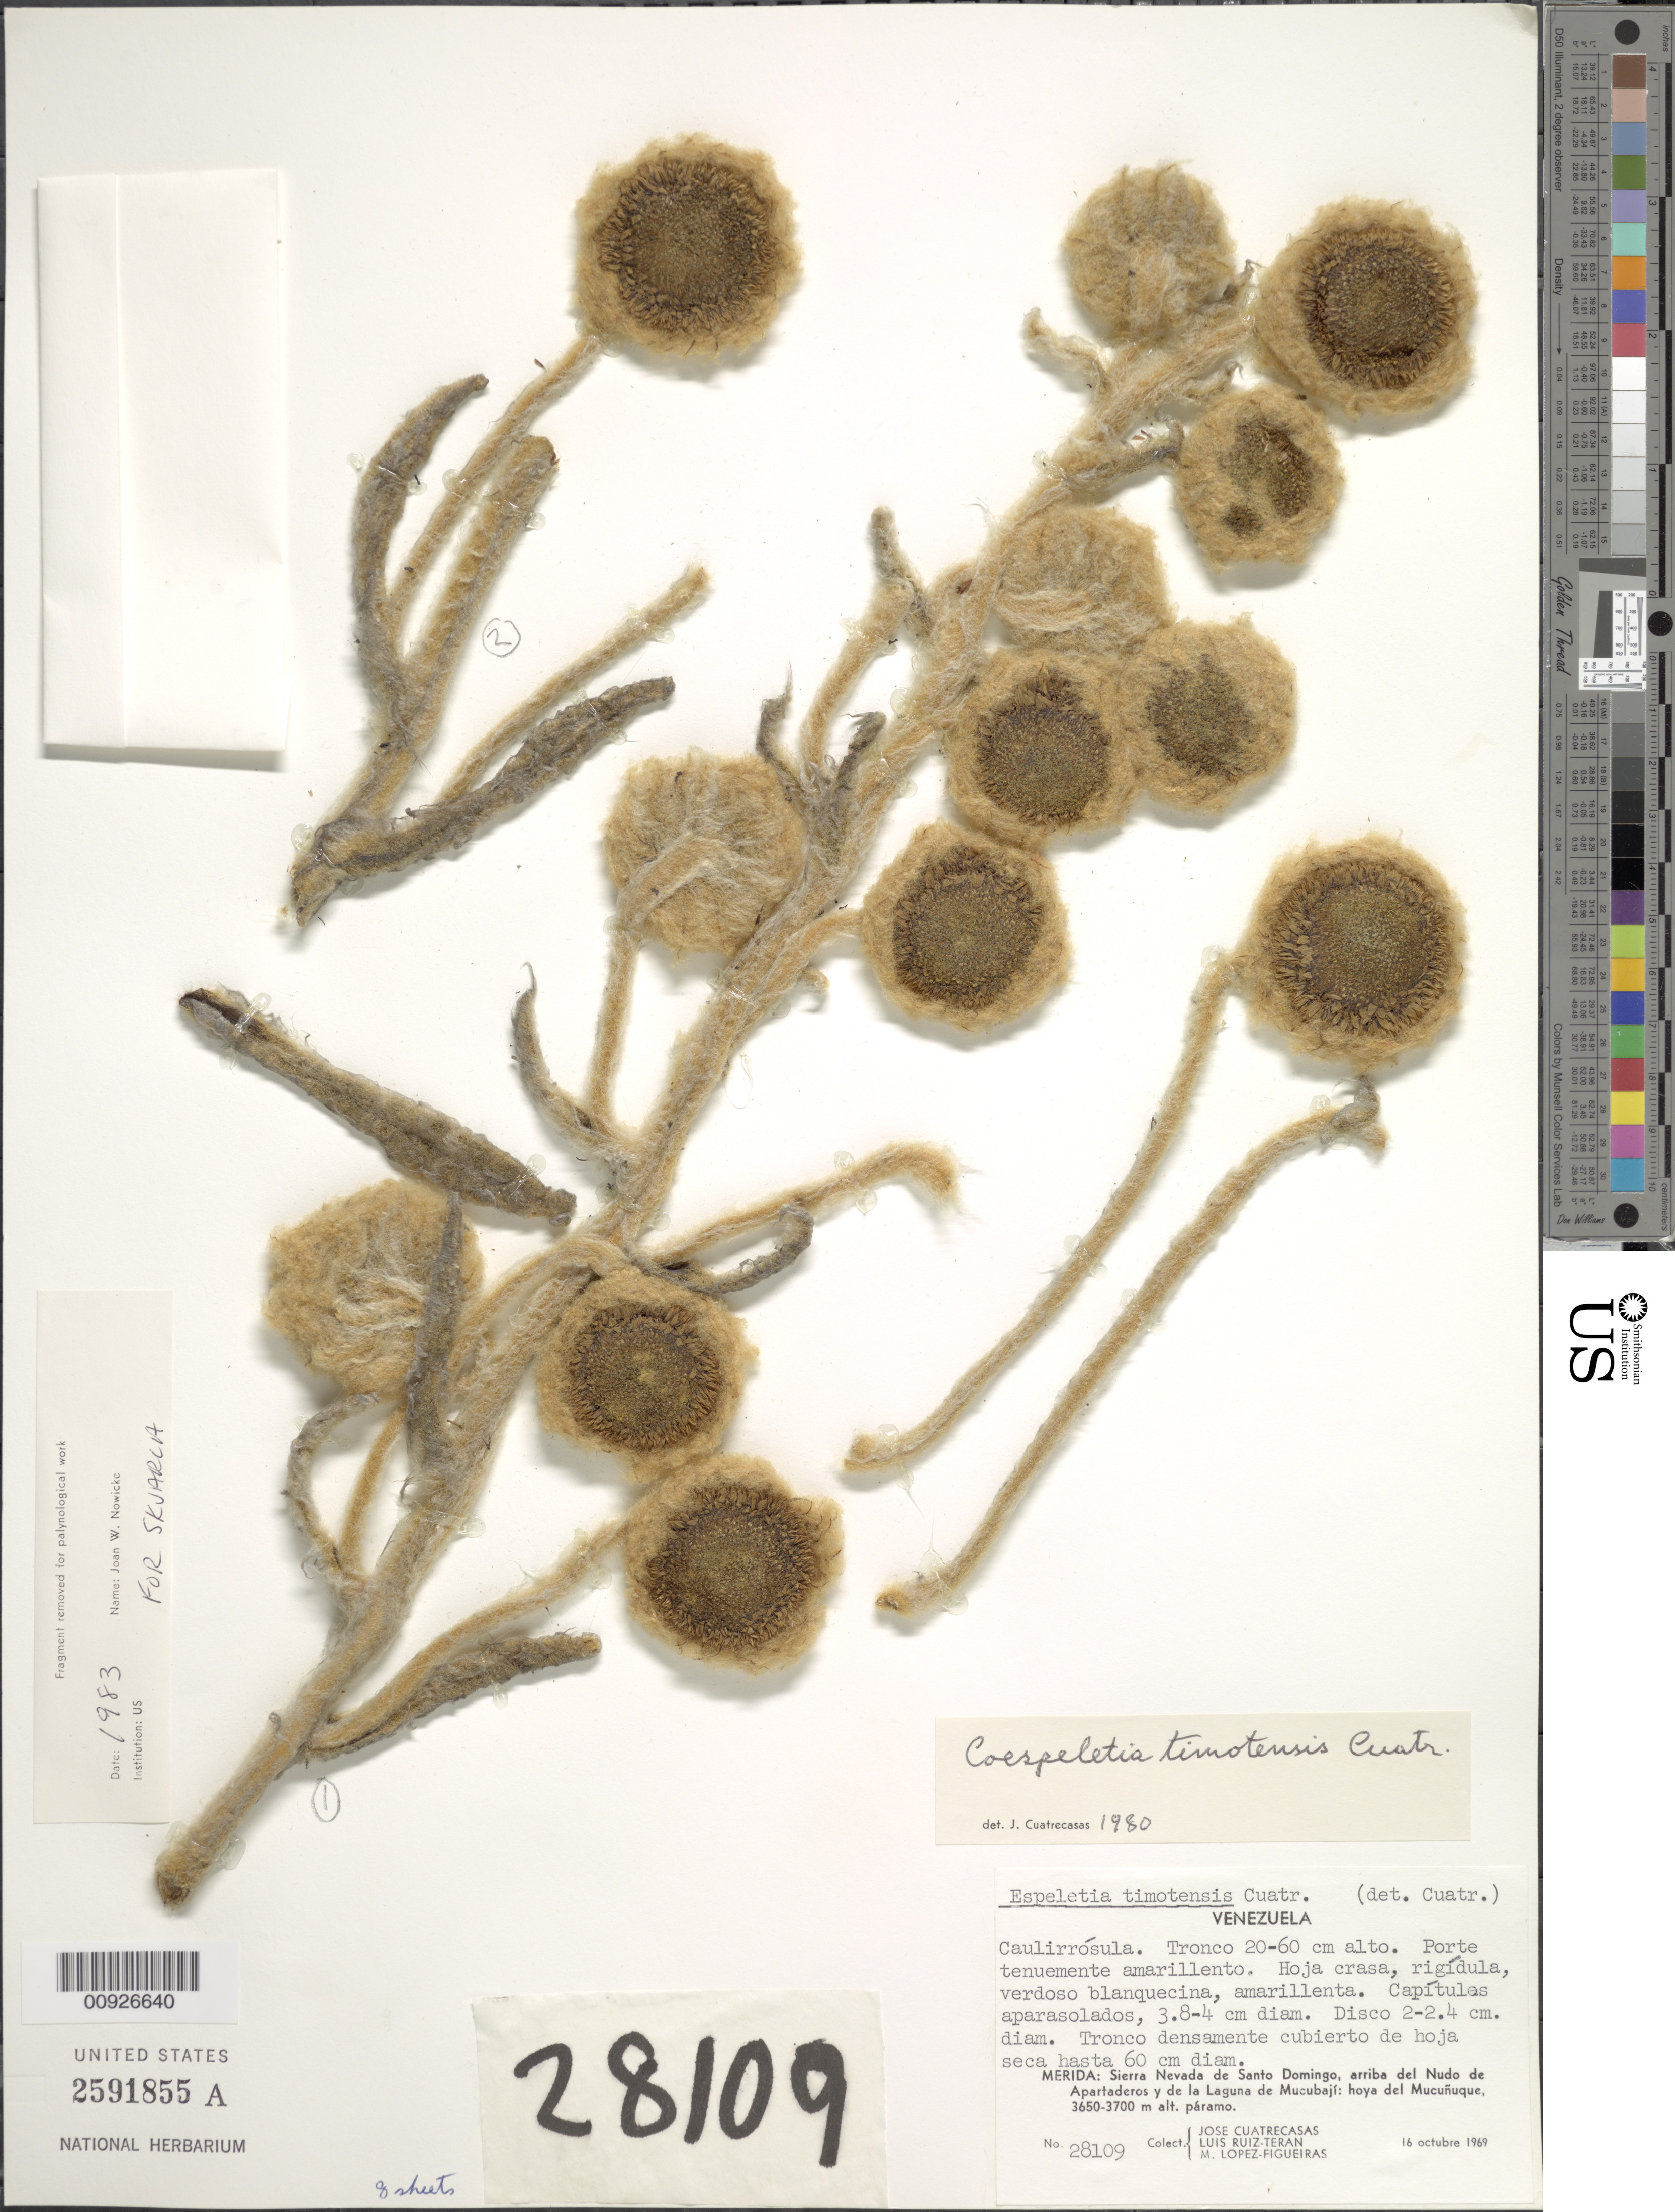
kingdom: Plantae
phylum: Tracheophyta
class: Magnoliopsida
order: Asterales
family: Asteraceae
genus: Coespeletia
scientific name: Coespeletia timotensis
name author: (Cuatrec.) Cuatrec.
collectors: J. Cuatrecasas, L. E. Ruíz-Terán & M. López Figueiras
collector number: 28109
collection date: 1969-10-16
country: Venezuela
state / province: Mérida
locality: Sierra Nevada de Santo Domingo, arriba del Nudo de Apartaderos y de la Laguna de Mucubají: hoya del Mucuñuque.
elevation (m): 3650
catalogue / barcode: US 2591855A